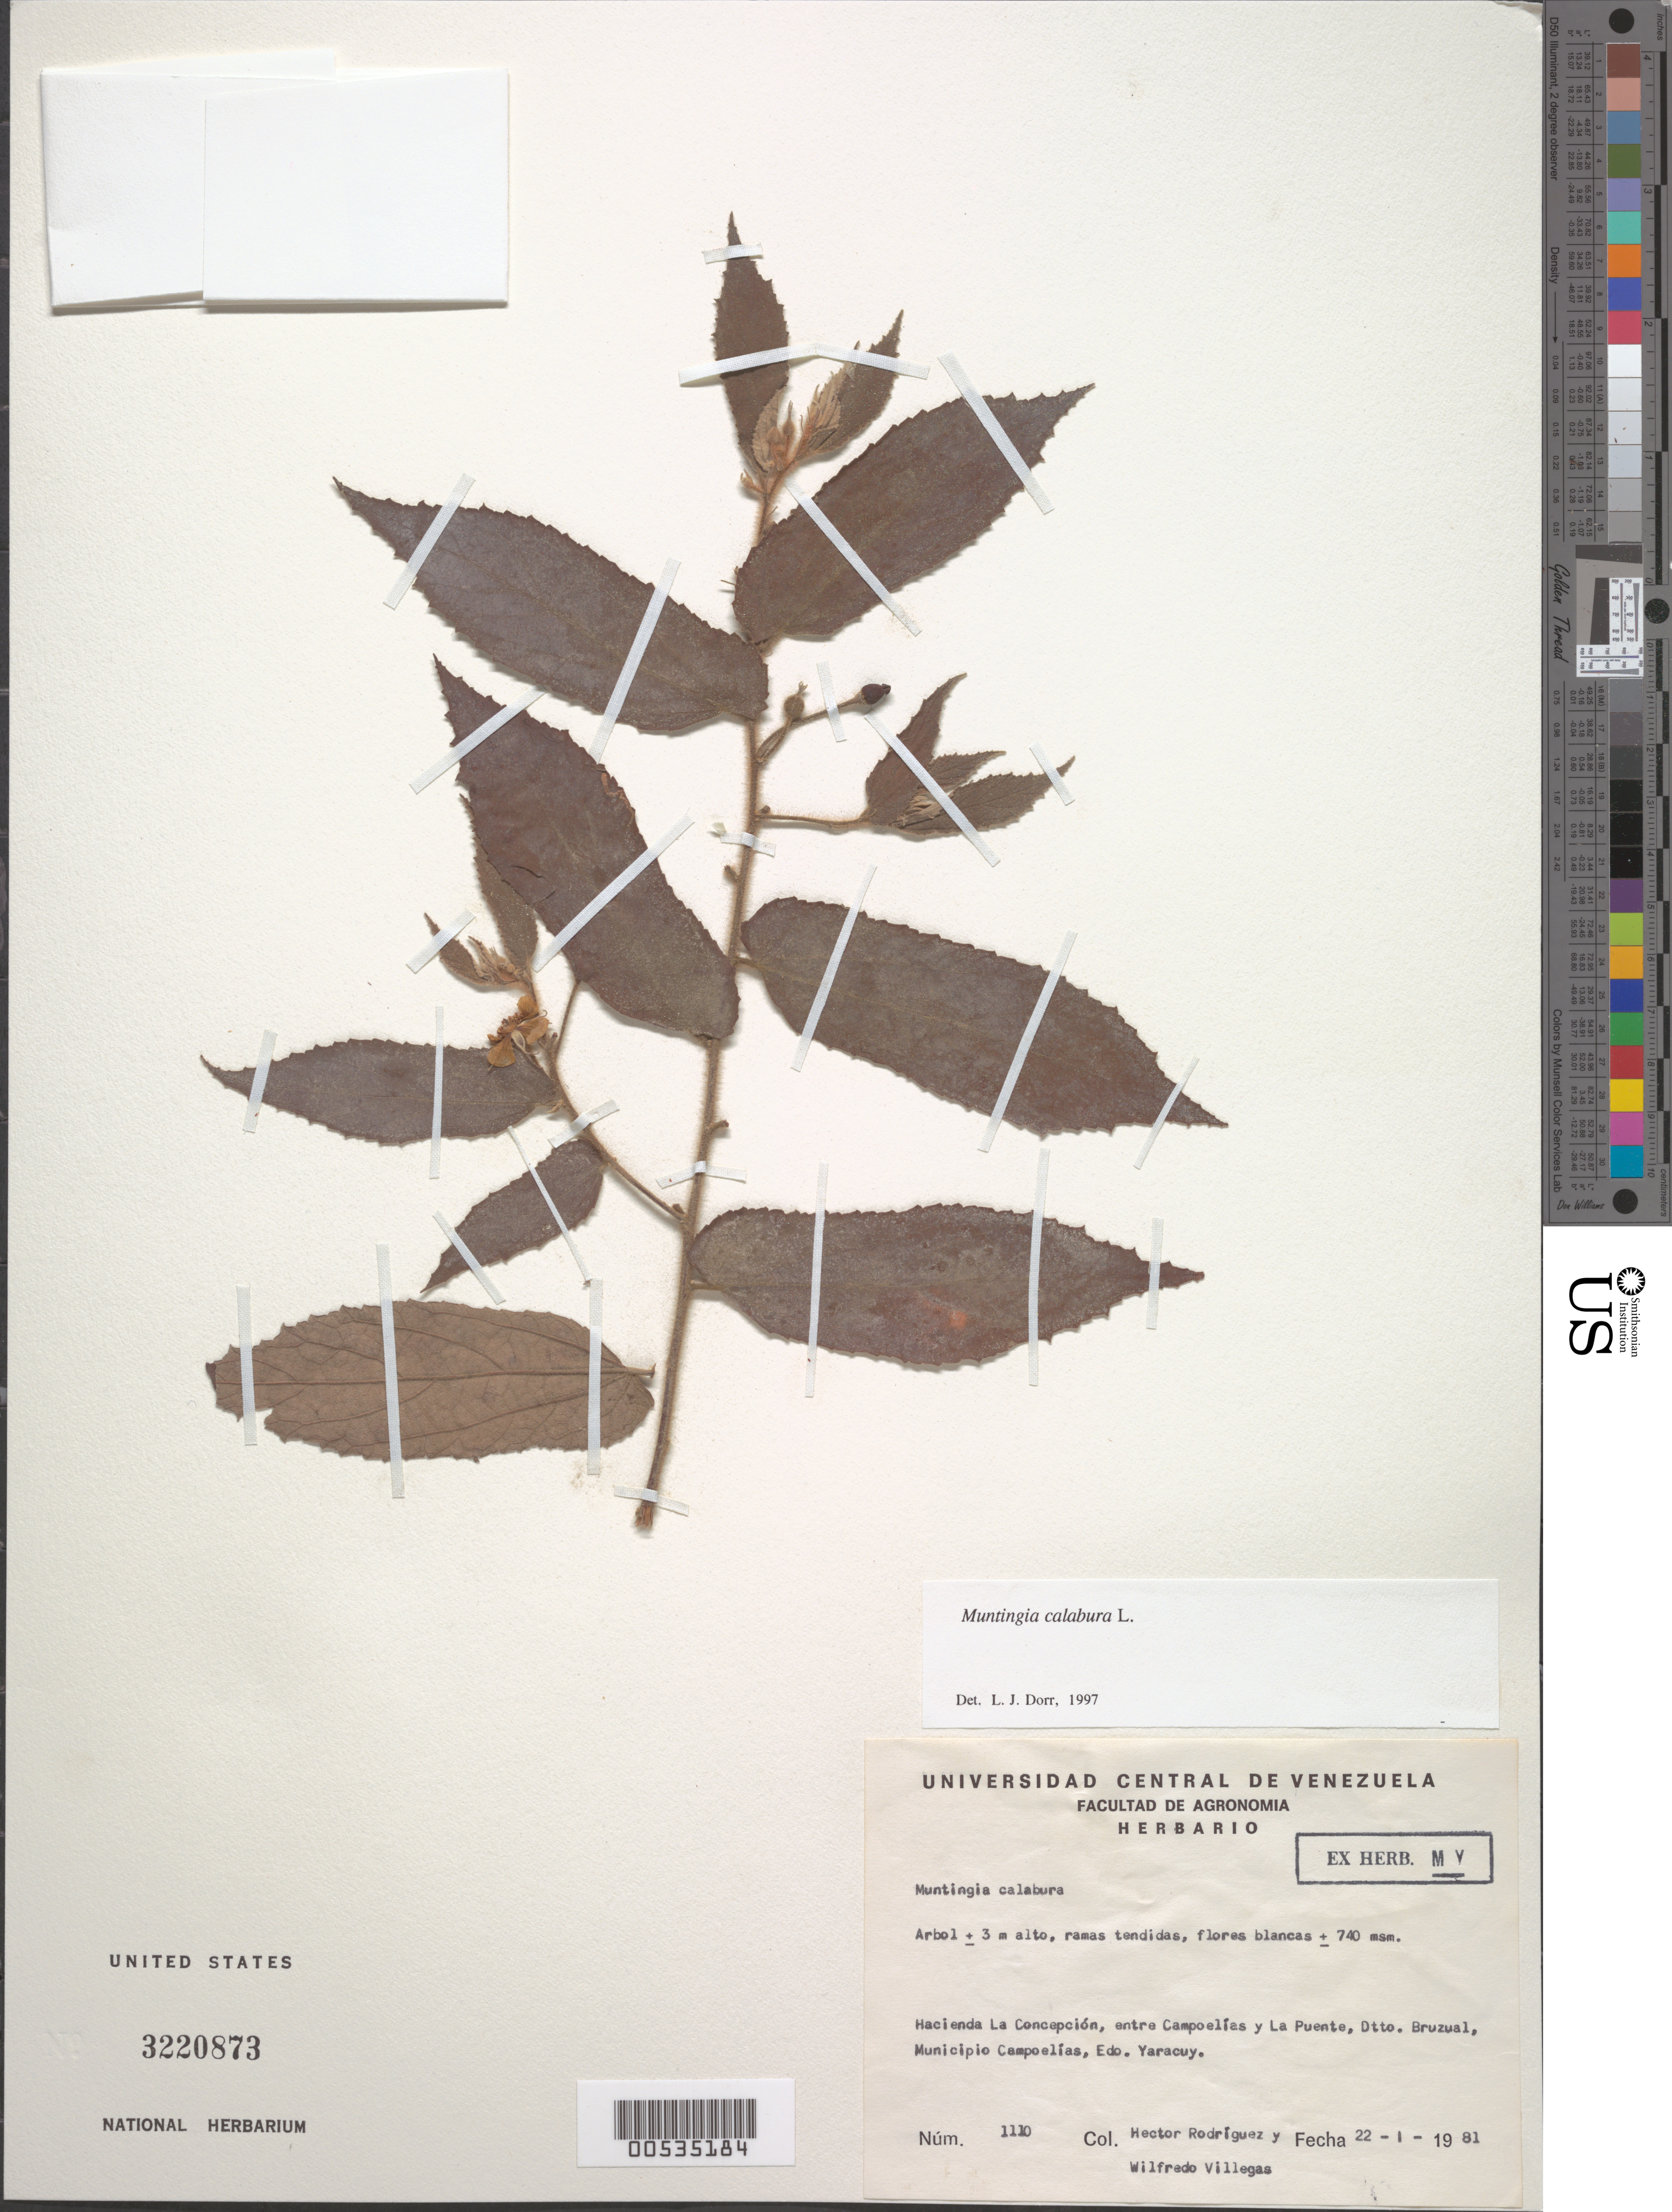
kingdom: Plantae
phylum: Tracheophyta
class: Magnoliopsida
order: Malvales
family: Muntingiaceae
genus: Muntingia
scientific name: Muntingia calabura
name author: L.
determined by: Dorr, L. J., (BOT), Smithsonian Institution - National Museum of Natural History (UNITED STATES)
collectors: H. Rodrígues & W. Villegas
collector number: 1110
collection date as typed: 22 Jan 1981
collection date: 1981-01-22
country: Venezuela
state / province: Yaracuy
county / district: Bruzual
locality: Mun. Campoelías. Hacienda La Concepción, entre Campoelías y La Puente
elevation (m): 740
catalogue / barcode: US 3220873